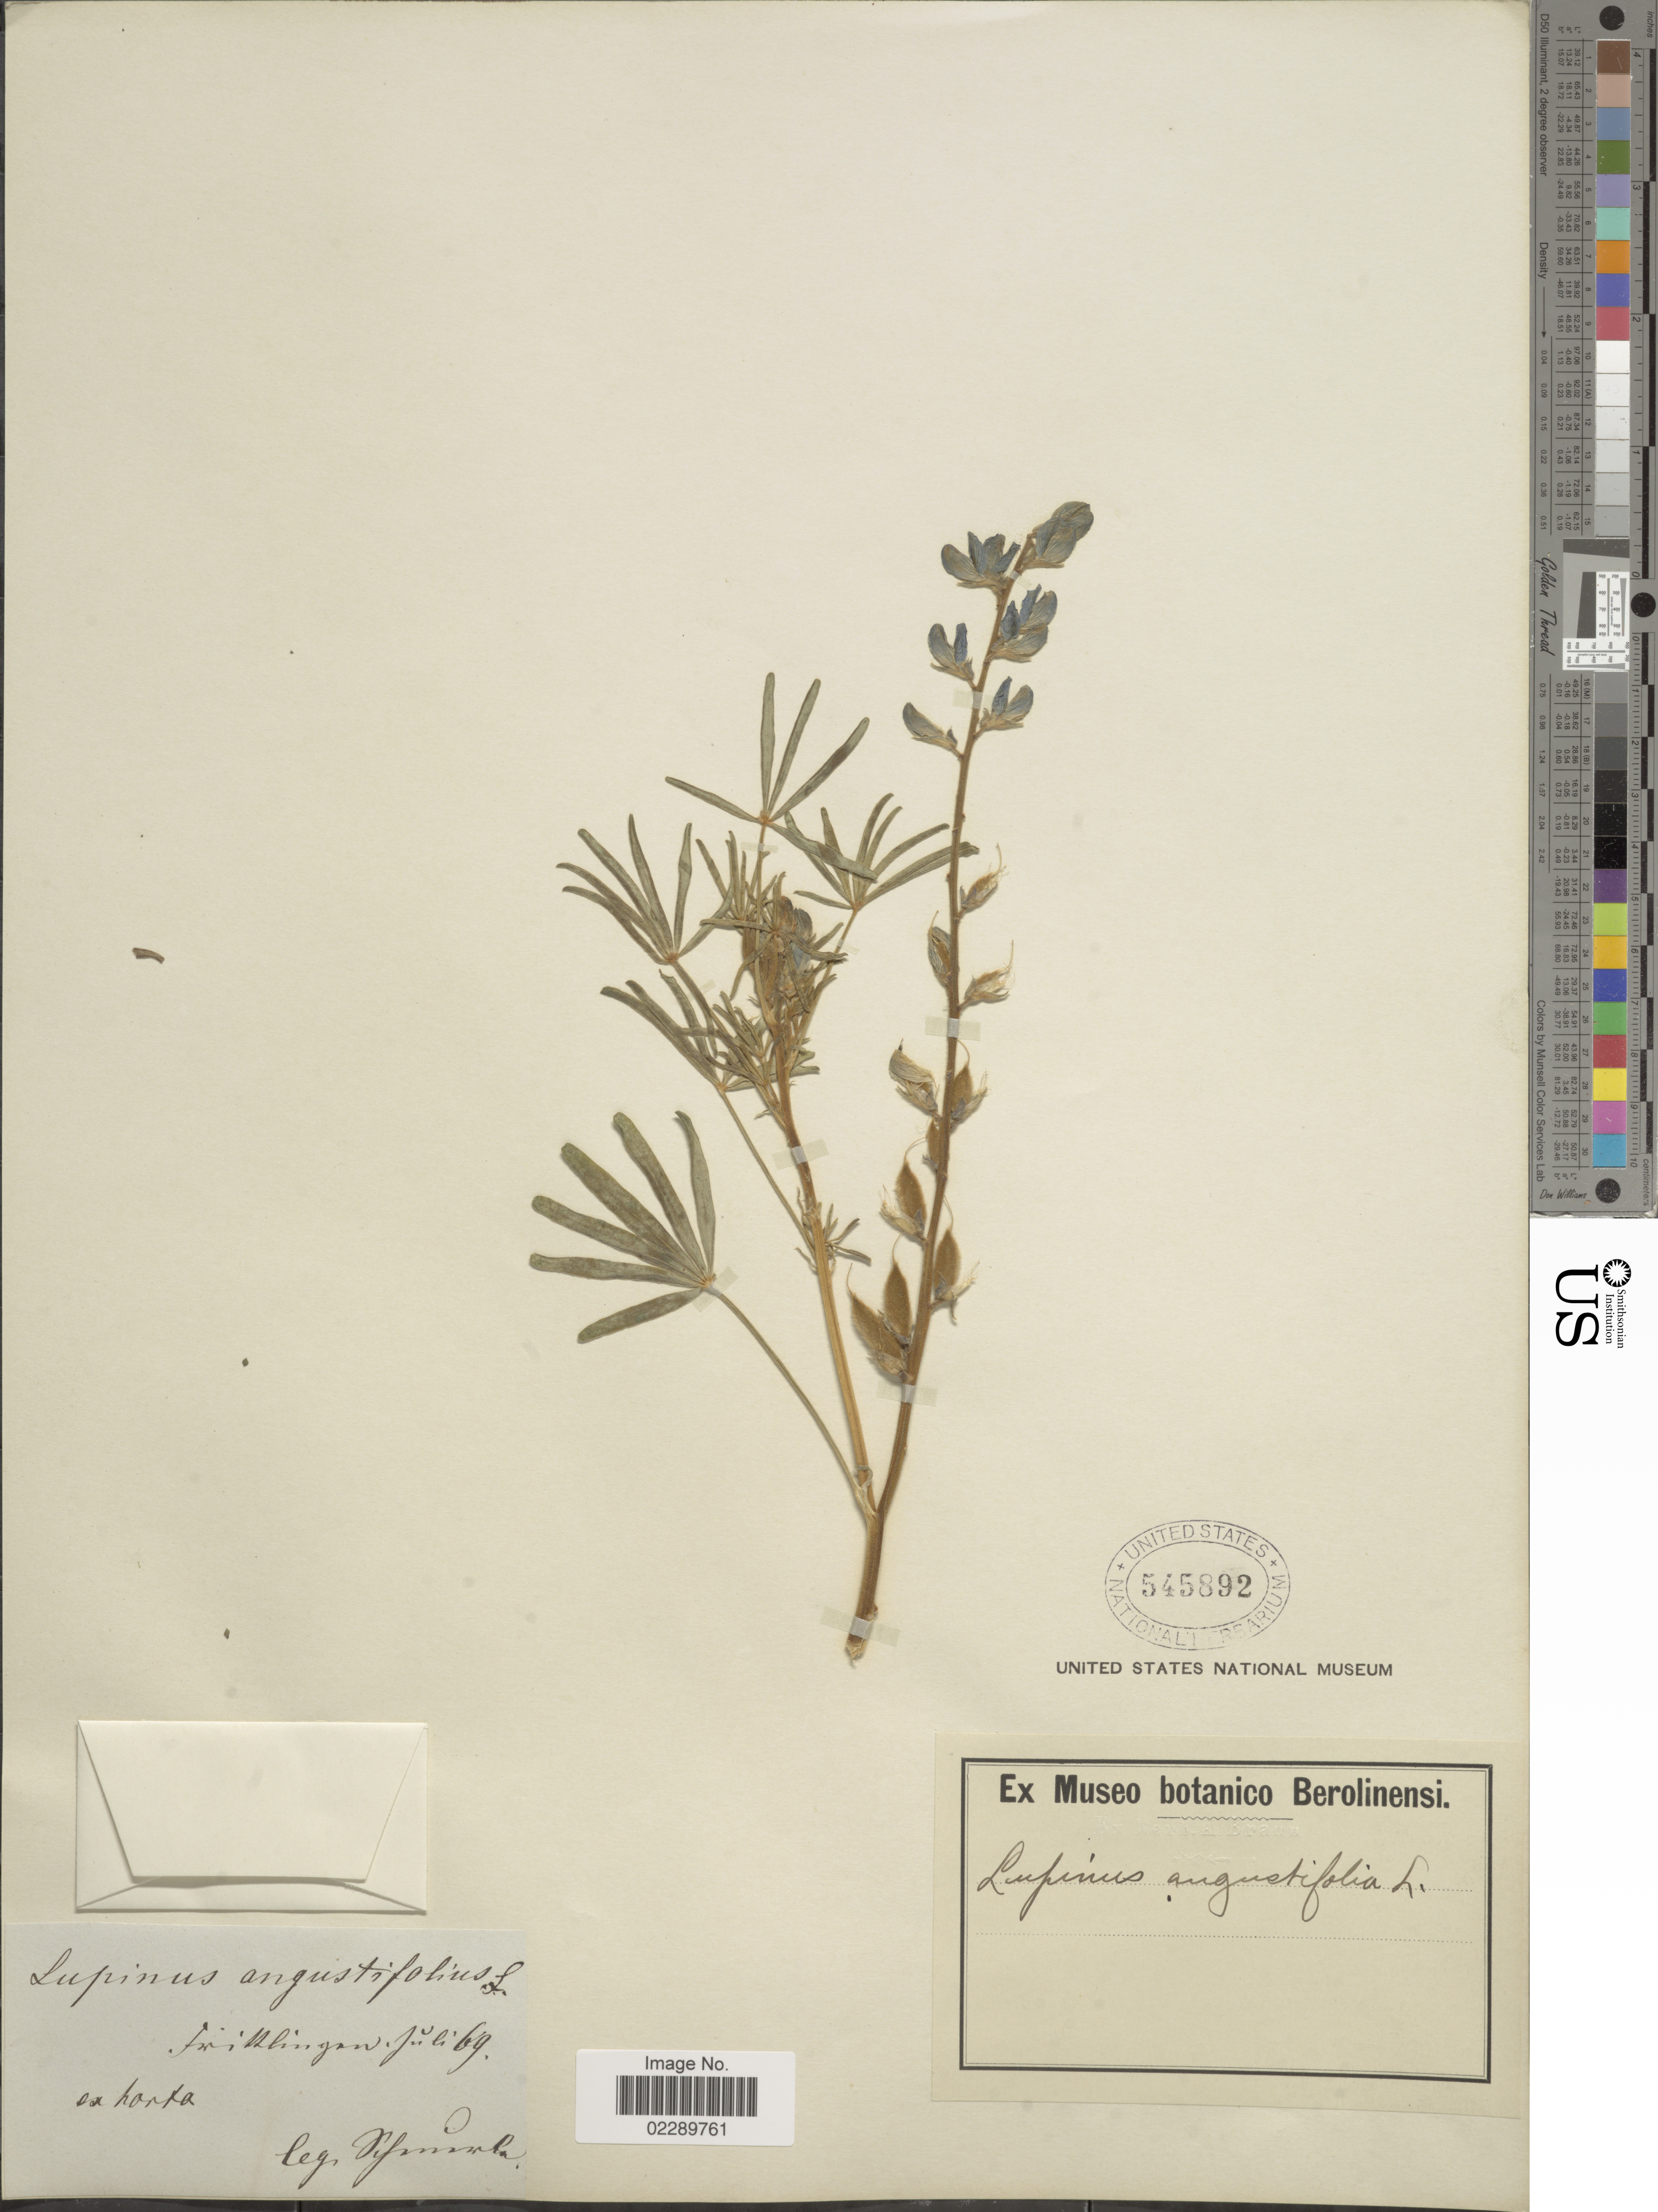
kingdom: Plantae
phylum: Tracheophyta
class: Magnoliopsida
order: Fabales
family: Fabaceae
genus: Lupinus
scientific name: Lupinus angustifolius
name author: L.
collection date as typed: Transcribed d/m/y: /7/69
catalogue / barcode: US 545892